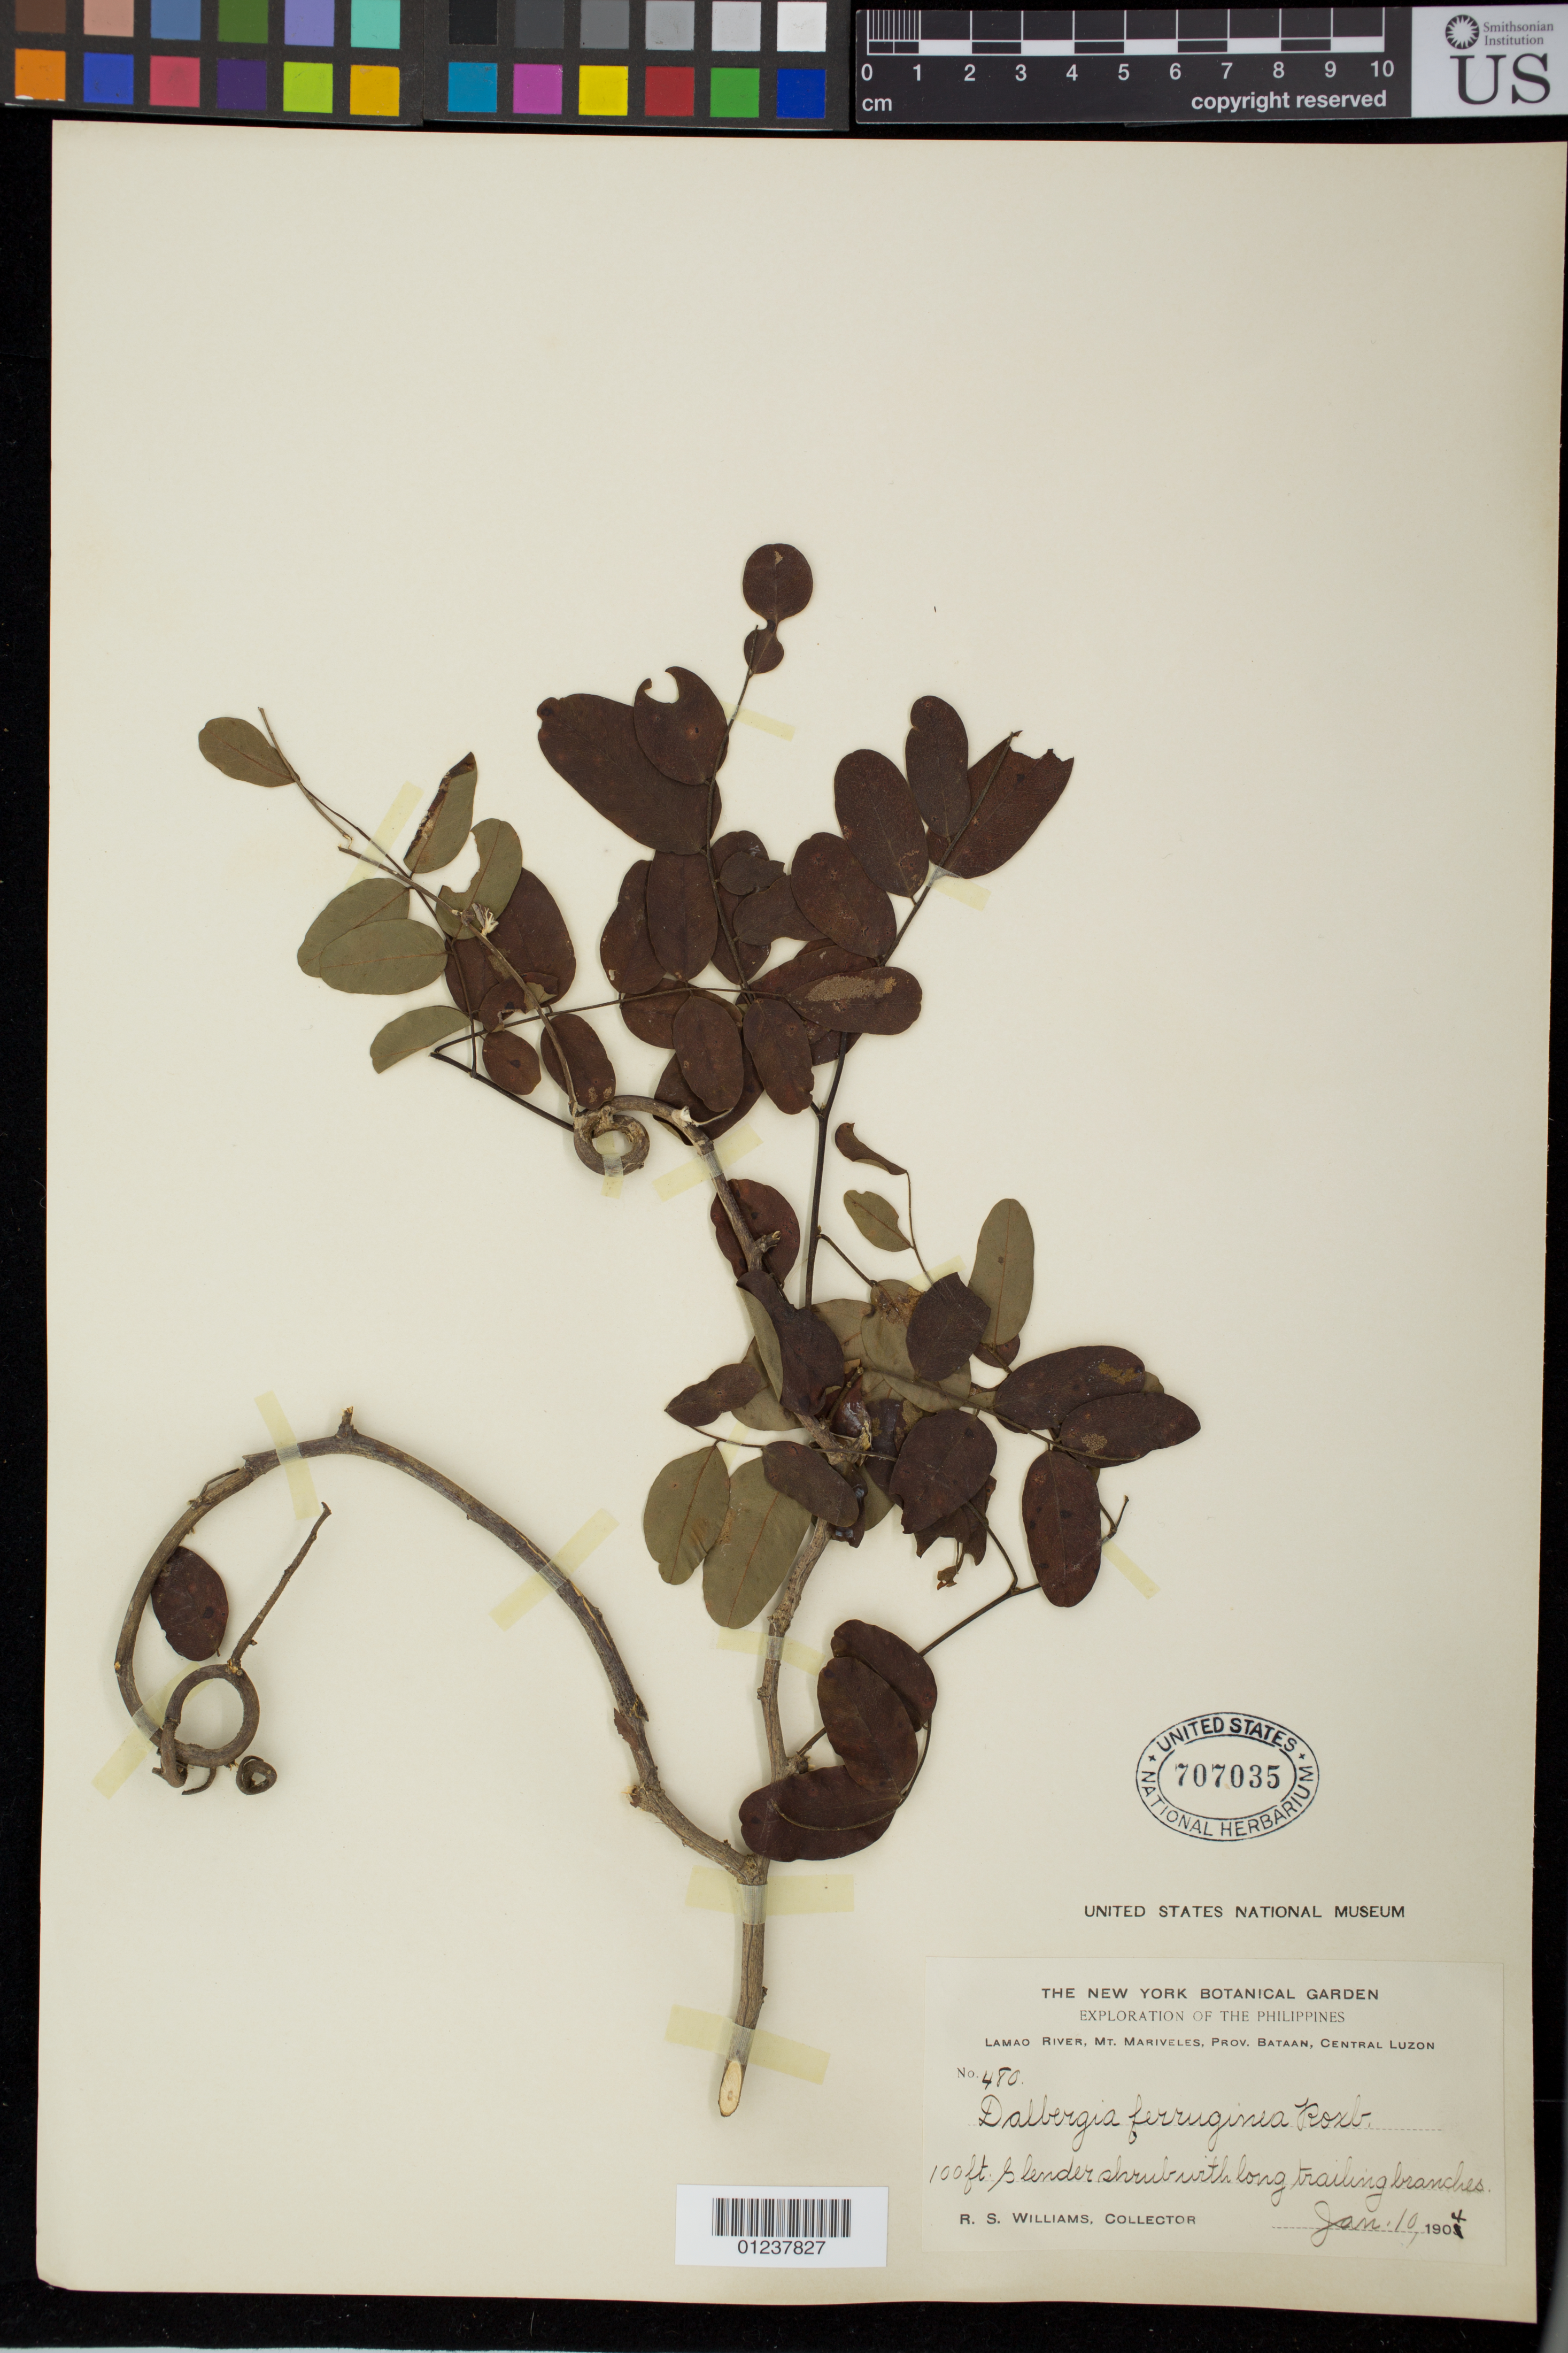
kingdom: Plantae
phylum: Tracheophyta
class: Magnoliopsida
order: Fabales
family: Fabaceae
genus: Dalbergia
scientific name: Dalbergia ferruginea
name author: Roxb.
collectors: R. S. Williams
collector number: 480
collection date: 1904-01-10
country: Philippines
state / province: Central Luzon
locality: Lamao River, Mount Mariveles, Province of Bataan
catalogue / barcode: US 707035